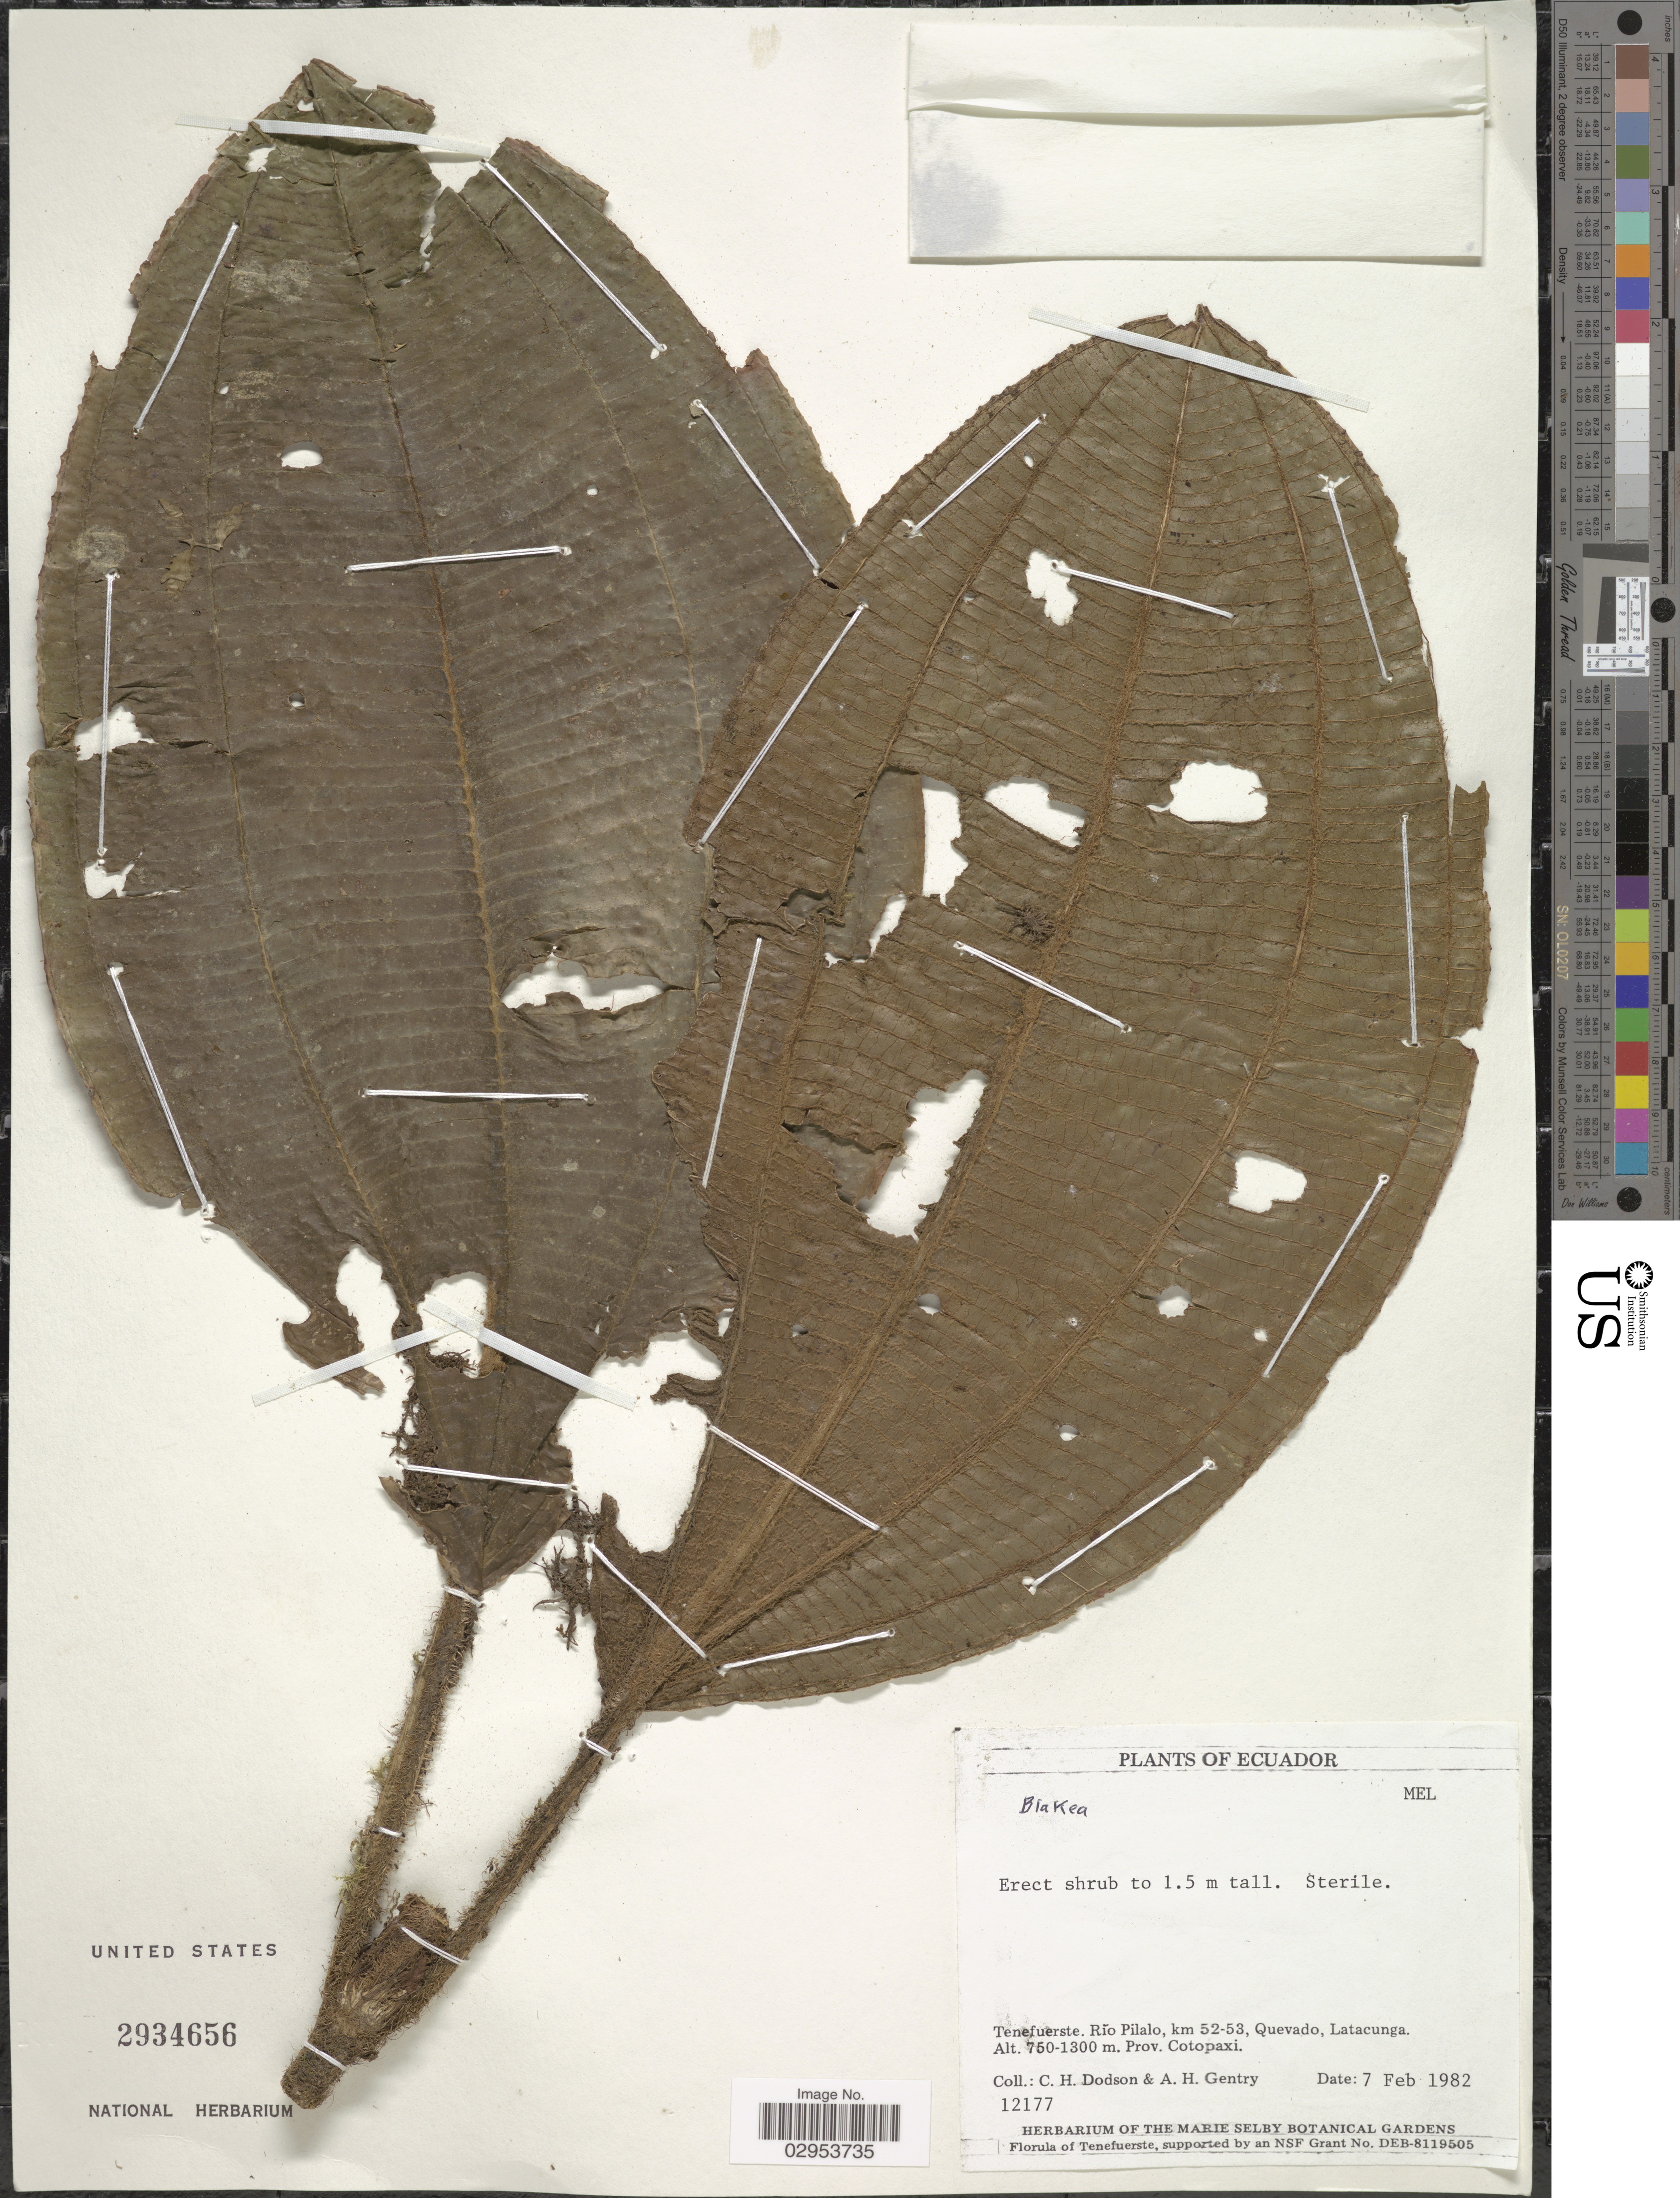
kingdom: Plantae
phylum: Tracheophyta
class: Magnoliopsida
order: Myrtales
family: Melastomataceae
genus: Blakea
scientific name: Blakea sp.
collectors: C. H. Dodson & A. H. Gentry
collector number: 12177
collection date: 1982-02-07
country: Ecuador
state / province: Cotopaxi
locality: Tenefuerste. Rîo Pilalo, km 52-53, Quevado, Latacunga.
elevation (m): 750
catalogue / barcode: US 2934656